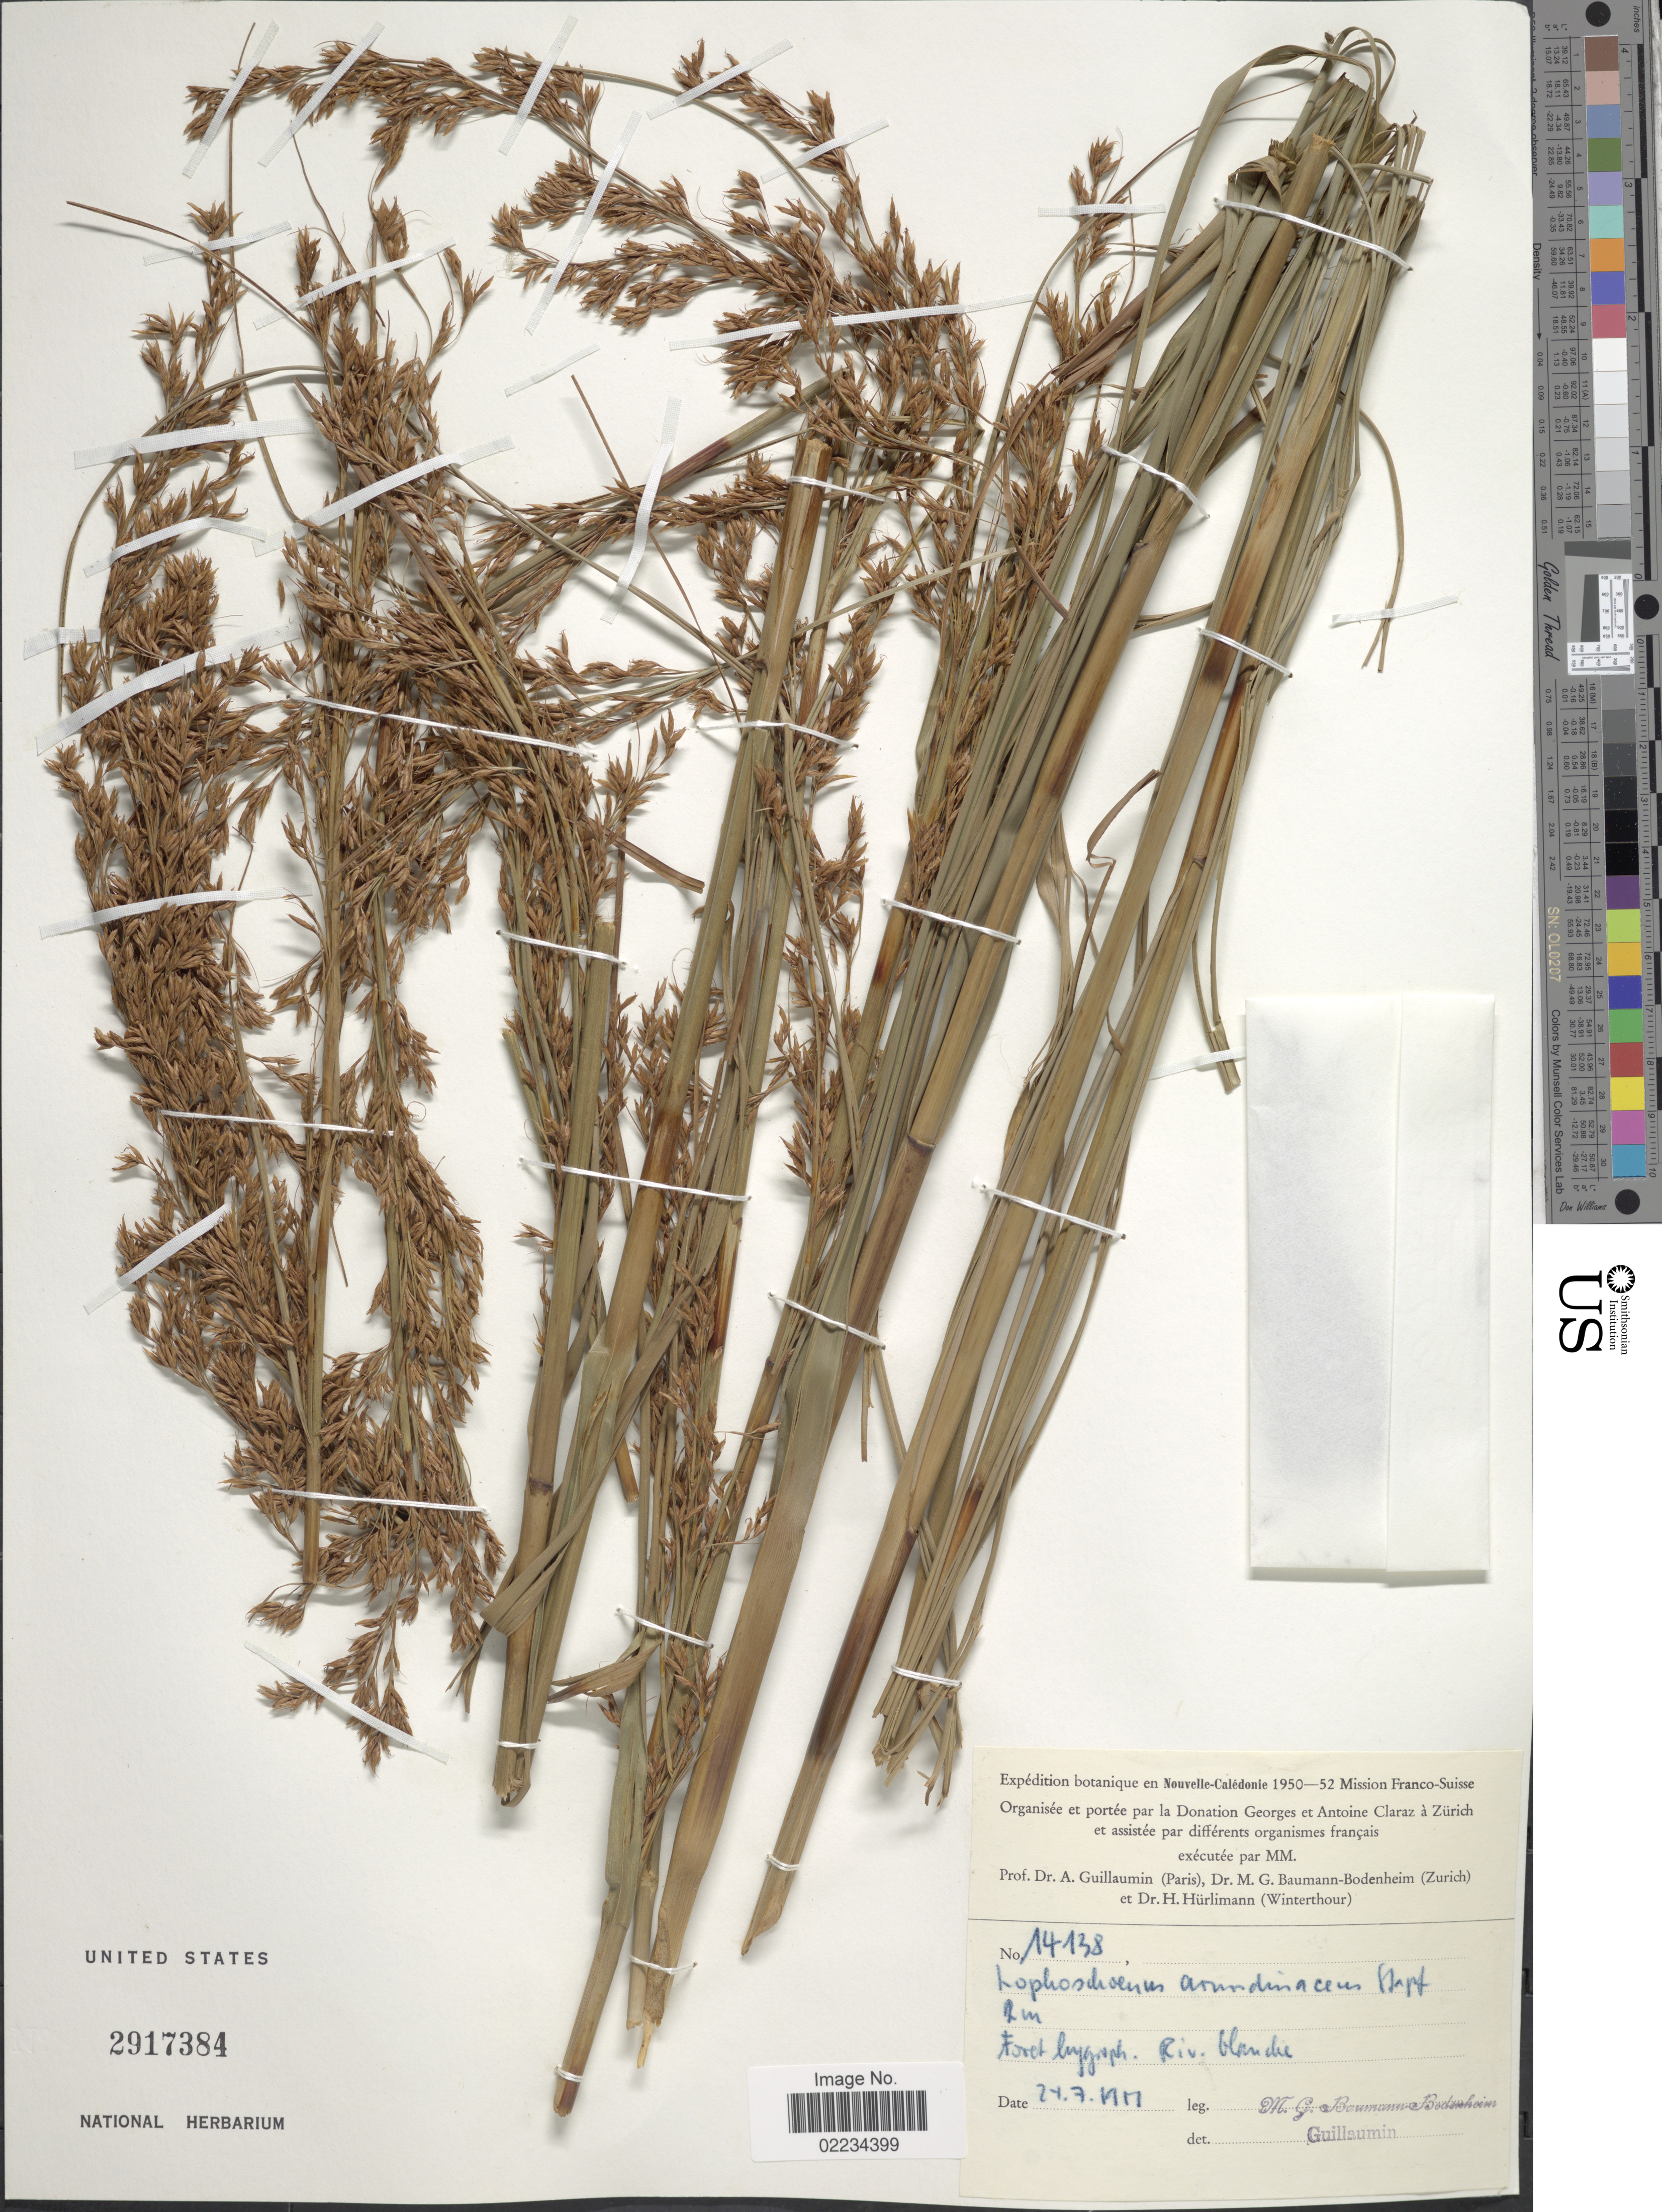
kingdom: Plantae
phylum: Tracheophyta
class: Liliopsida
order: Poales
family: Cyperaceae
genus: Tetraria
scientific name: Tetraria arundinacea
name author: (Sol. ex Vahl) T. Koyama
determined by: Strong, Mark T., (BOT), Smithsonian Institution - National Museum of Natural History (UNITED STATES)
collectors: A. Guillaumin, M. G. Baumann-Bodenheim & H. Hürlimann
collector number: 14138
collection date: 1951-07-24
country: New Caledonia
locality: Foret [illegible text], Riv. blondie[interpreted]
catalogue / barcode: US 2917384